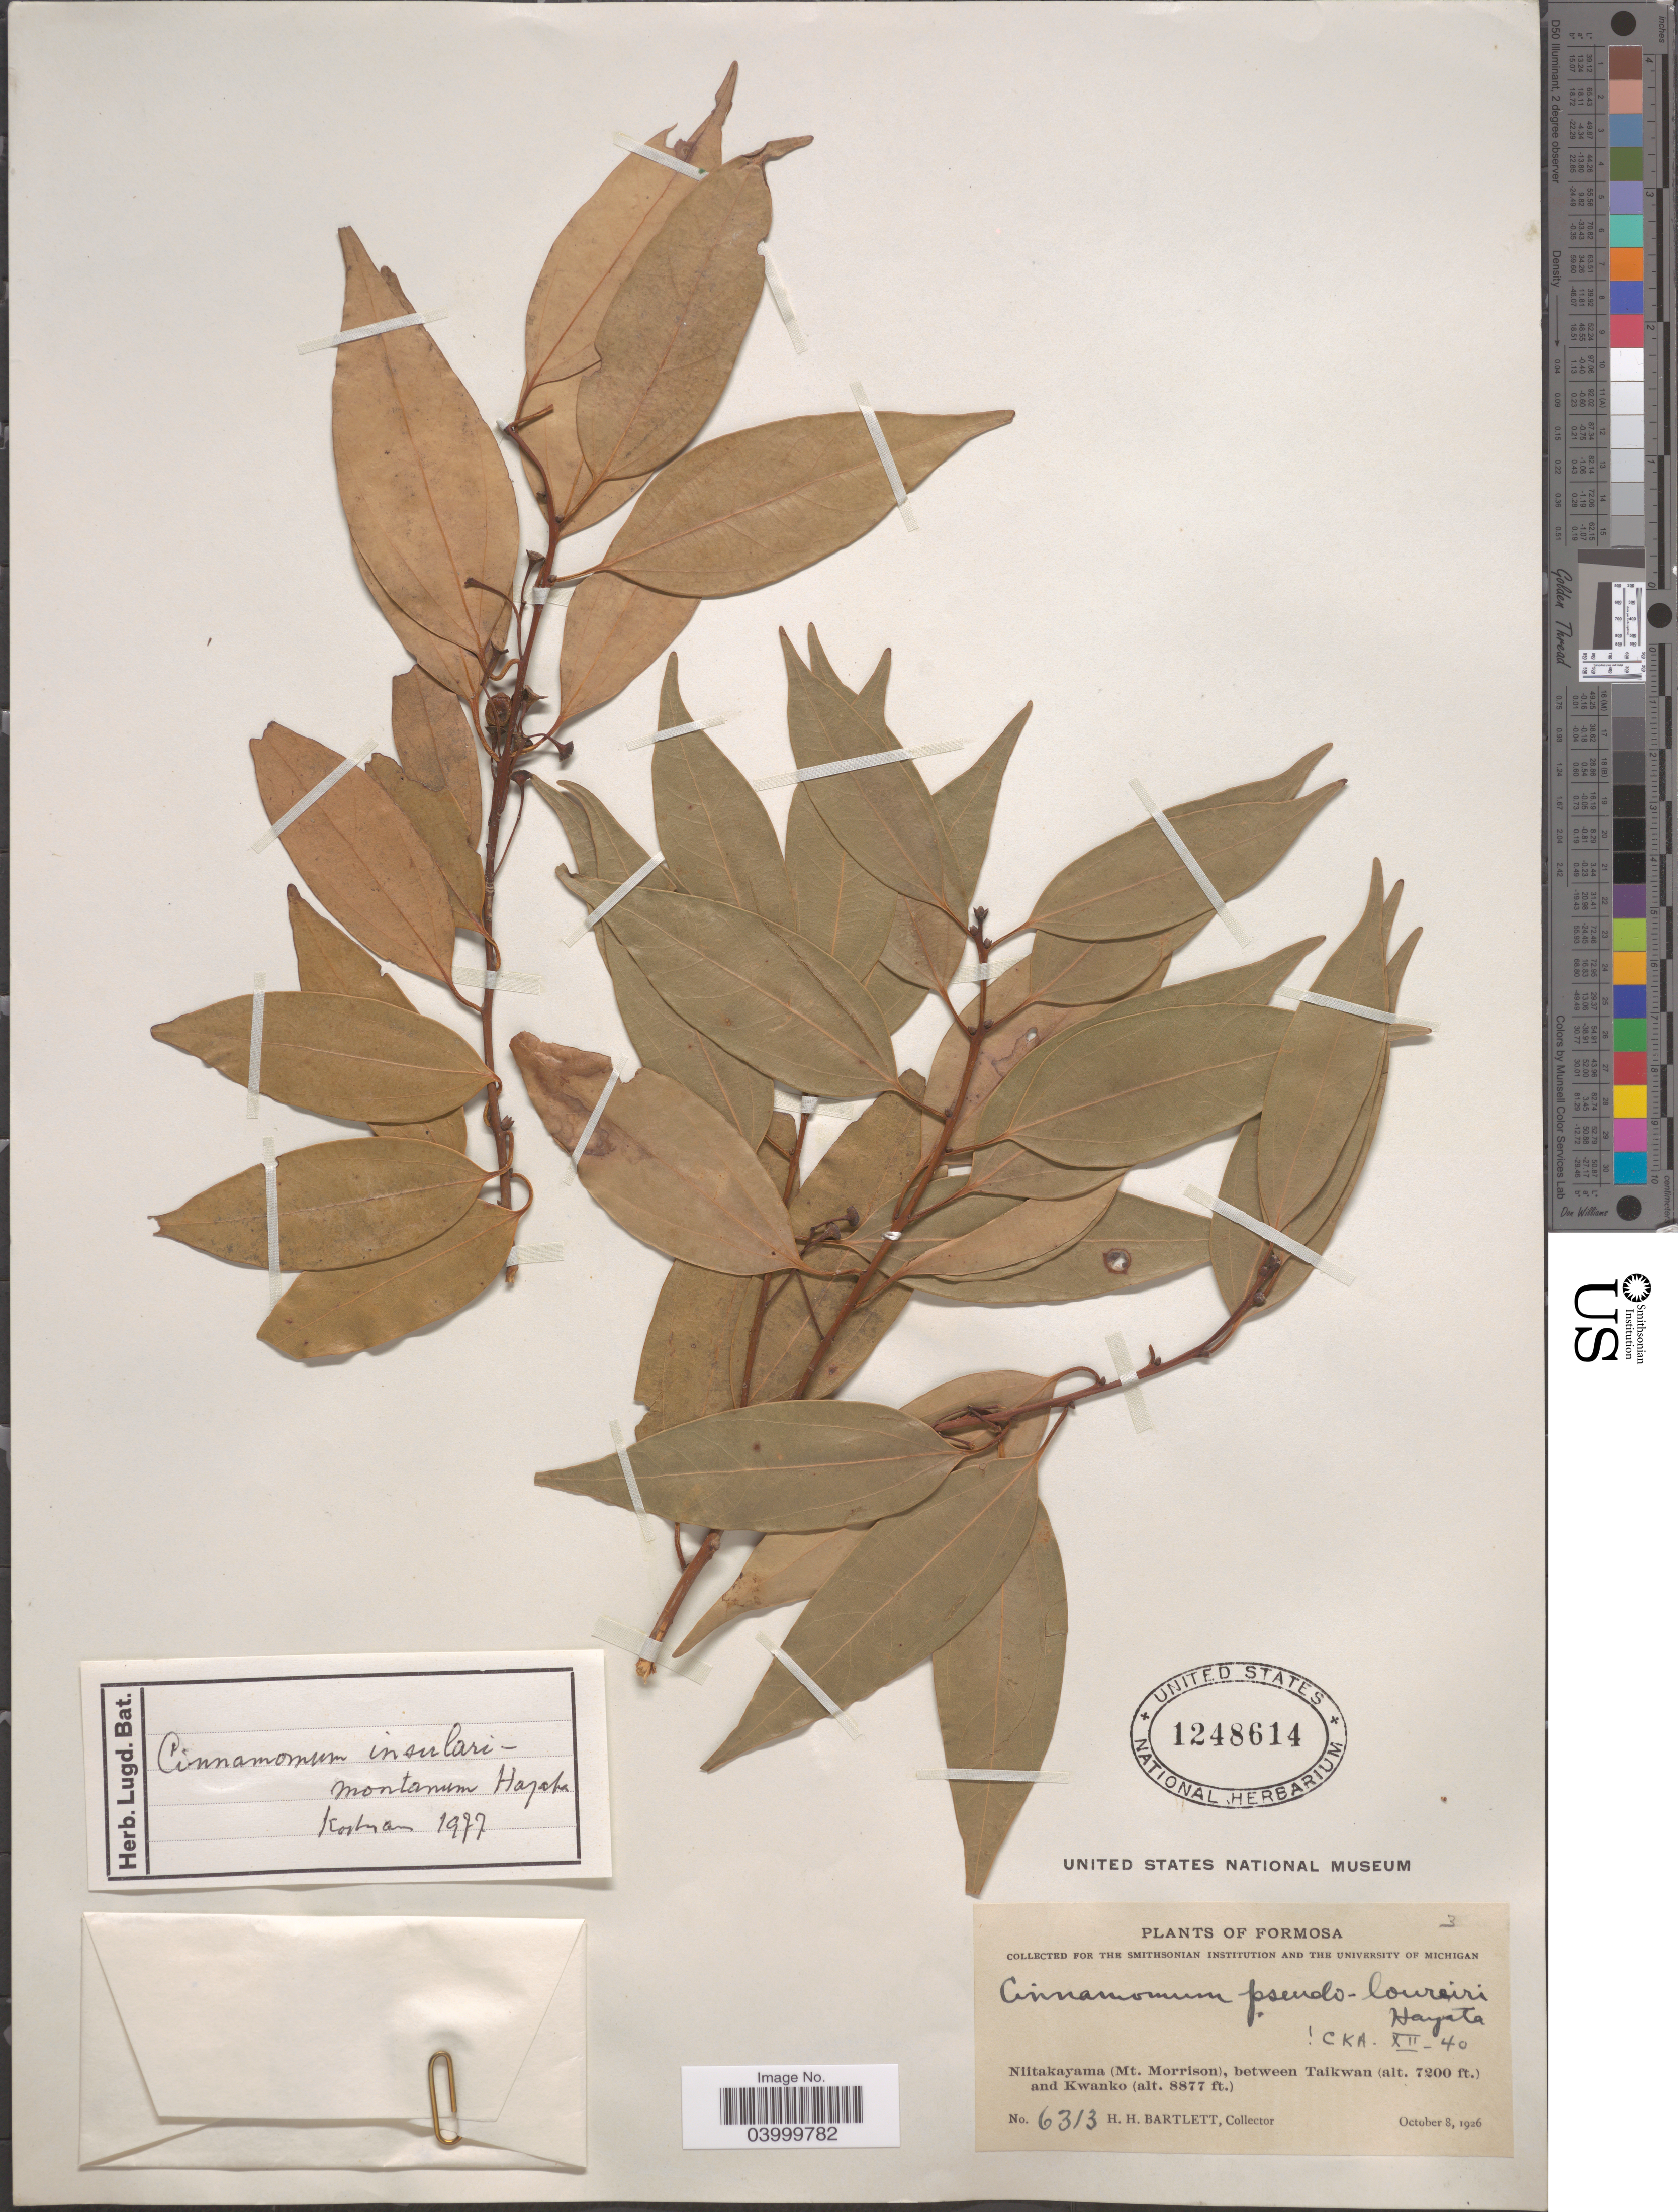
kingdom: Plantae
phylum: Tracheophyta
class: Magnoliopsida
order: Laurales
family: Lauraceae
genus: Cinnamomum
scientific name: Cinnamomum insularimontanum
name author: Hayata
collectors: H. H. Bartlett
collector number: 6313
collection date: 1926-10-08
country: Taiwan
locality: Fomosa. Niitakayama (Nt. Morrison), between Taikwan and Kwanko.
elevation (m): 2195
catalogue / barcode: US 1248614